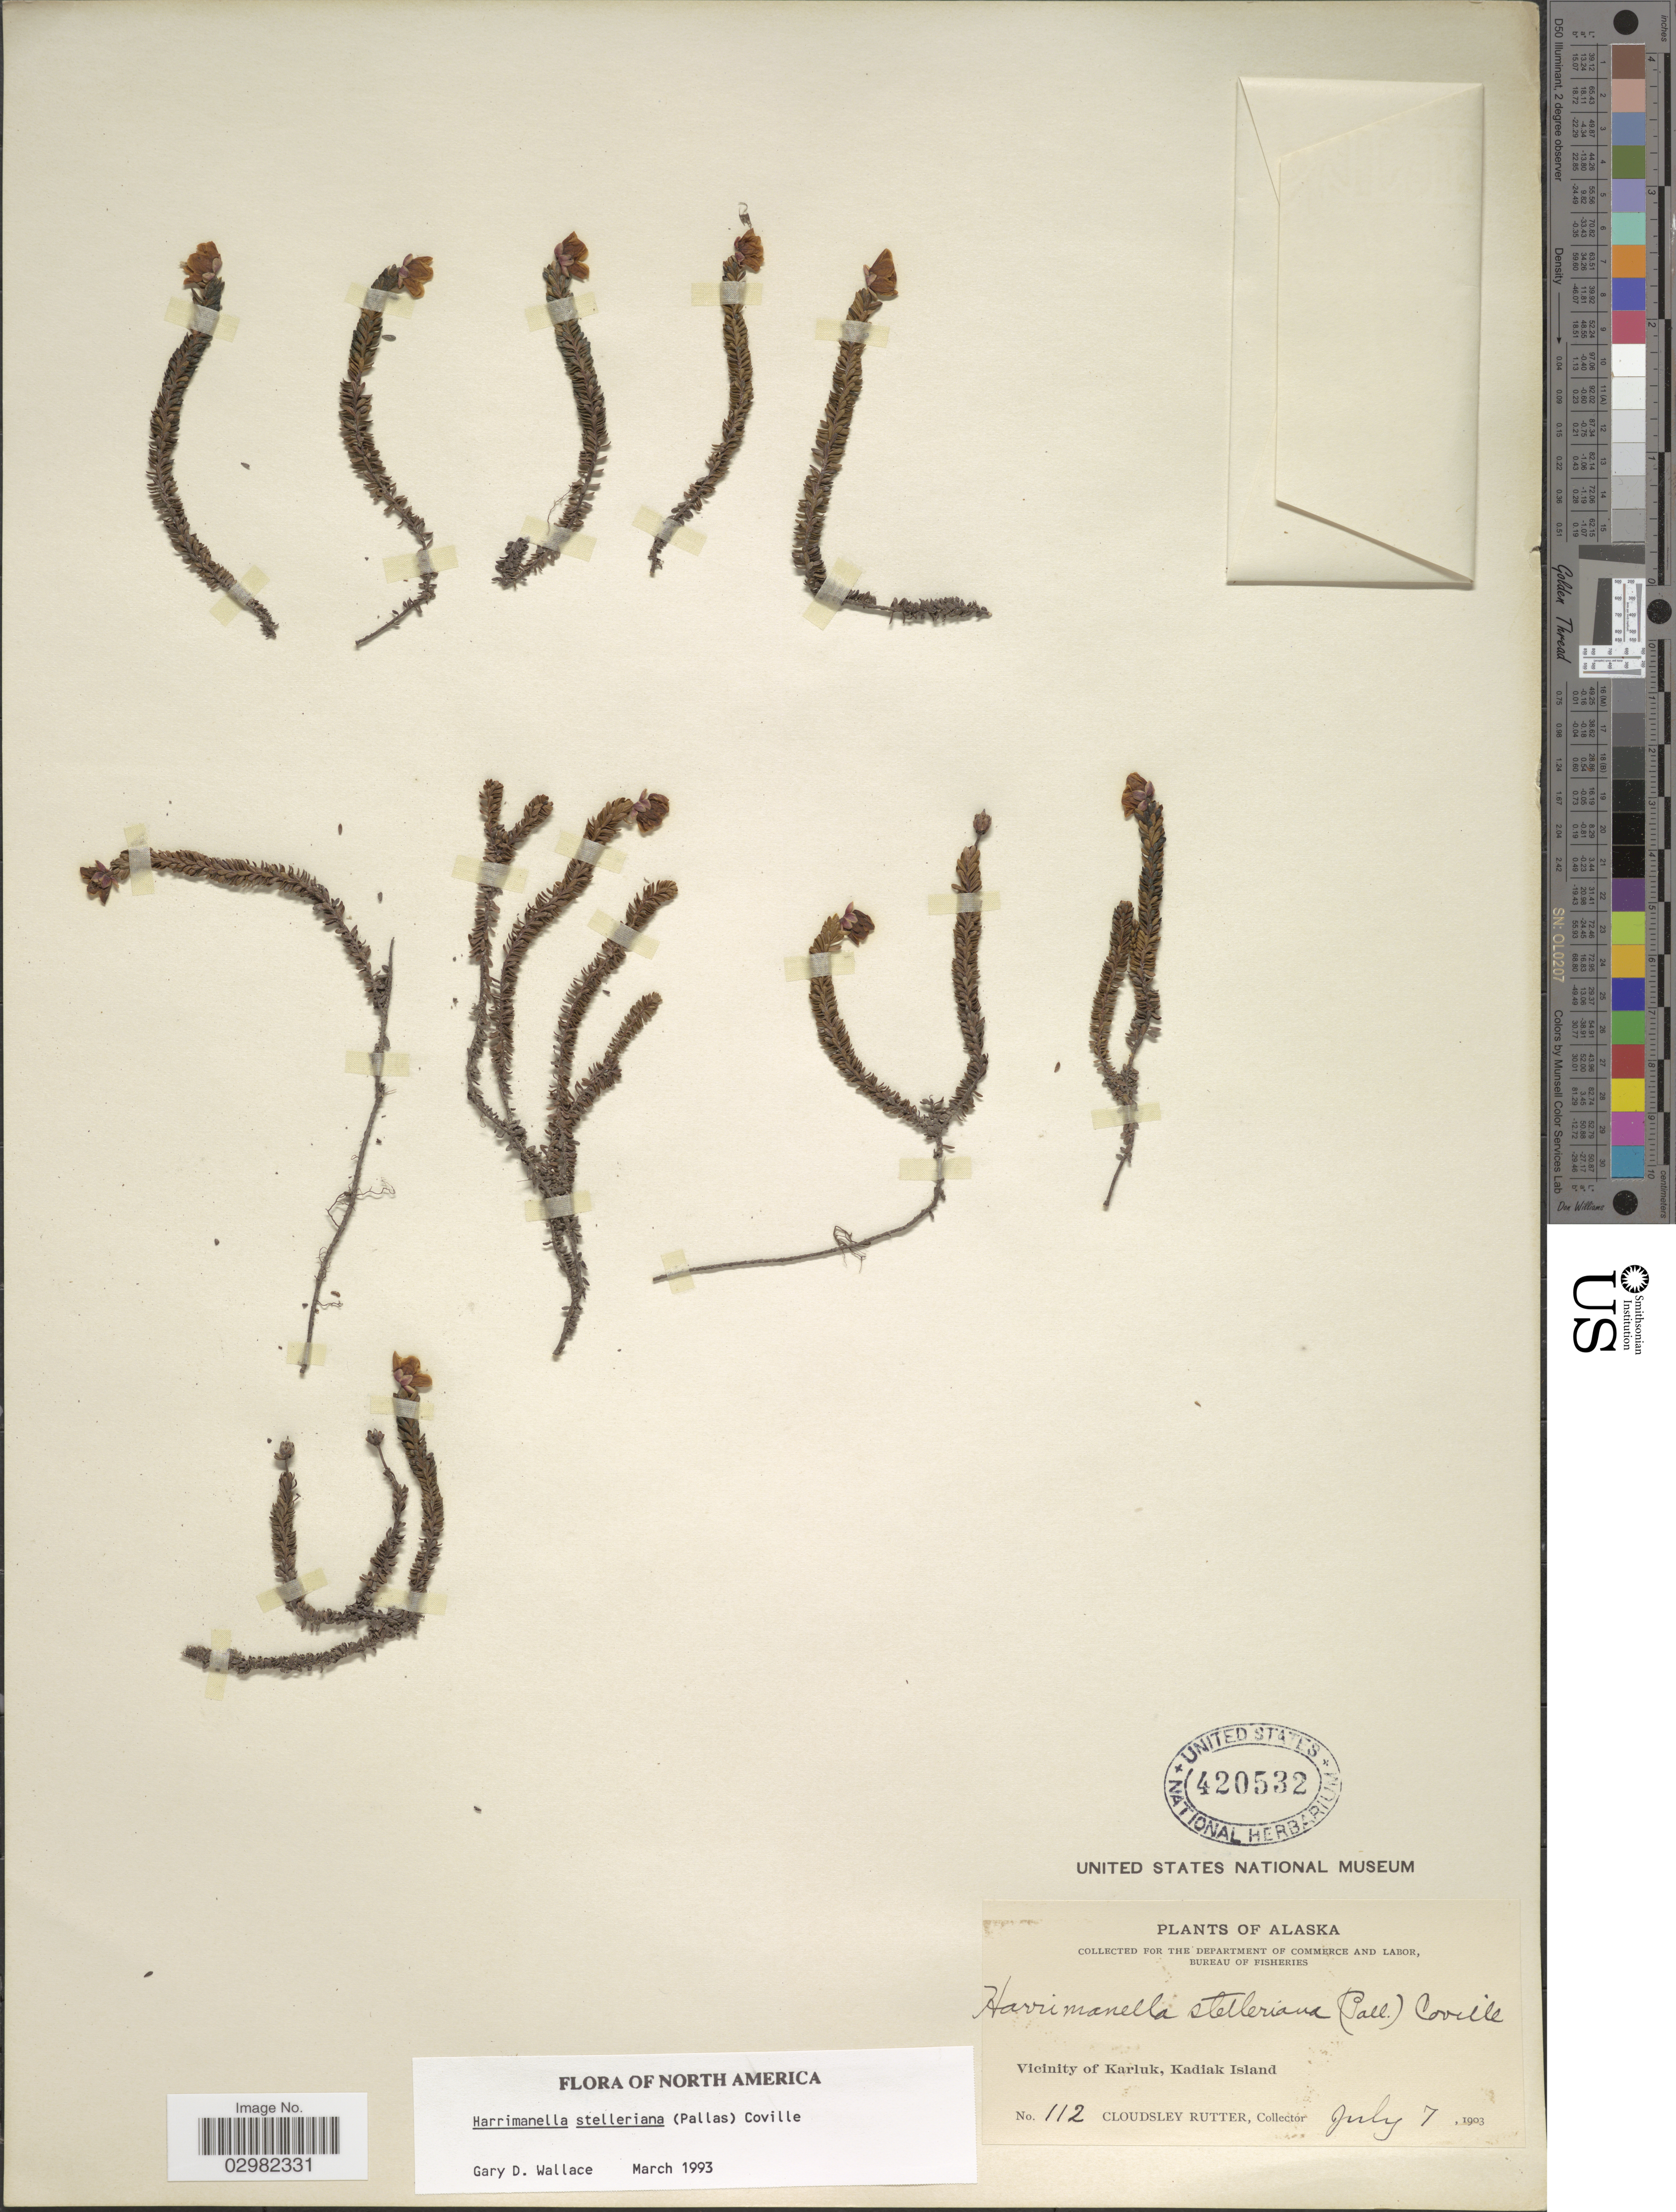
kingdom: Plantae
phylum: Tracheophyta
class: Magnoliopsida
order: Ericales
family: Ericaceae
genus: Harrimanella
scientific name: Harrimanella stelleriana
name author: (Pall.) Coville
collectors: C. Rutter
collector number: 112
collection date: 1903-07-07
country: United States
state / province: Alaska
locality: Vicinity of Karluk, Kadiak Island.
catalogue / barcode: US 420532